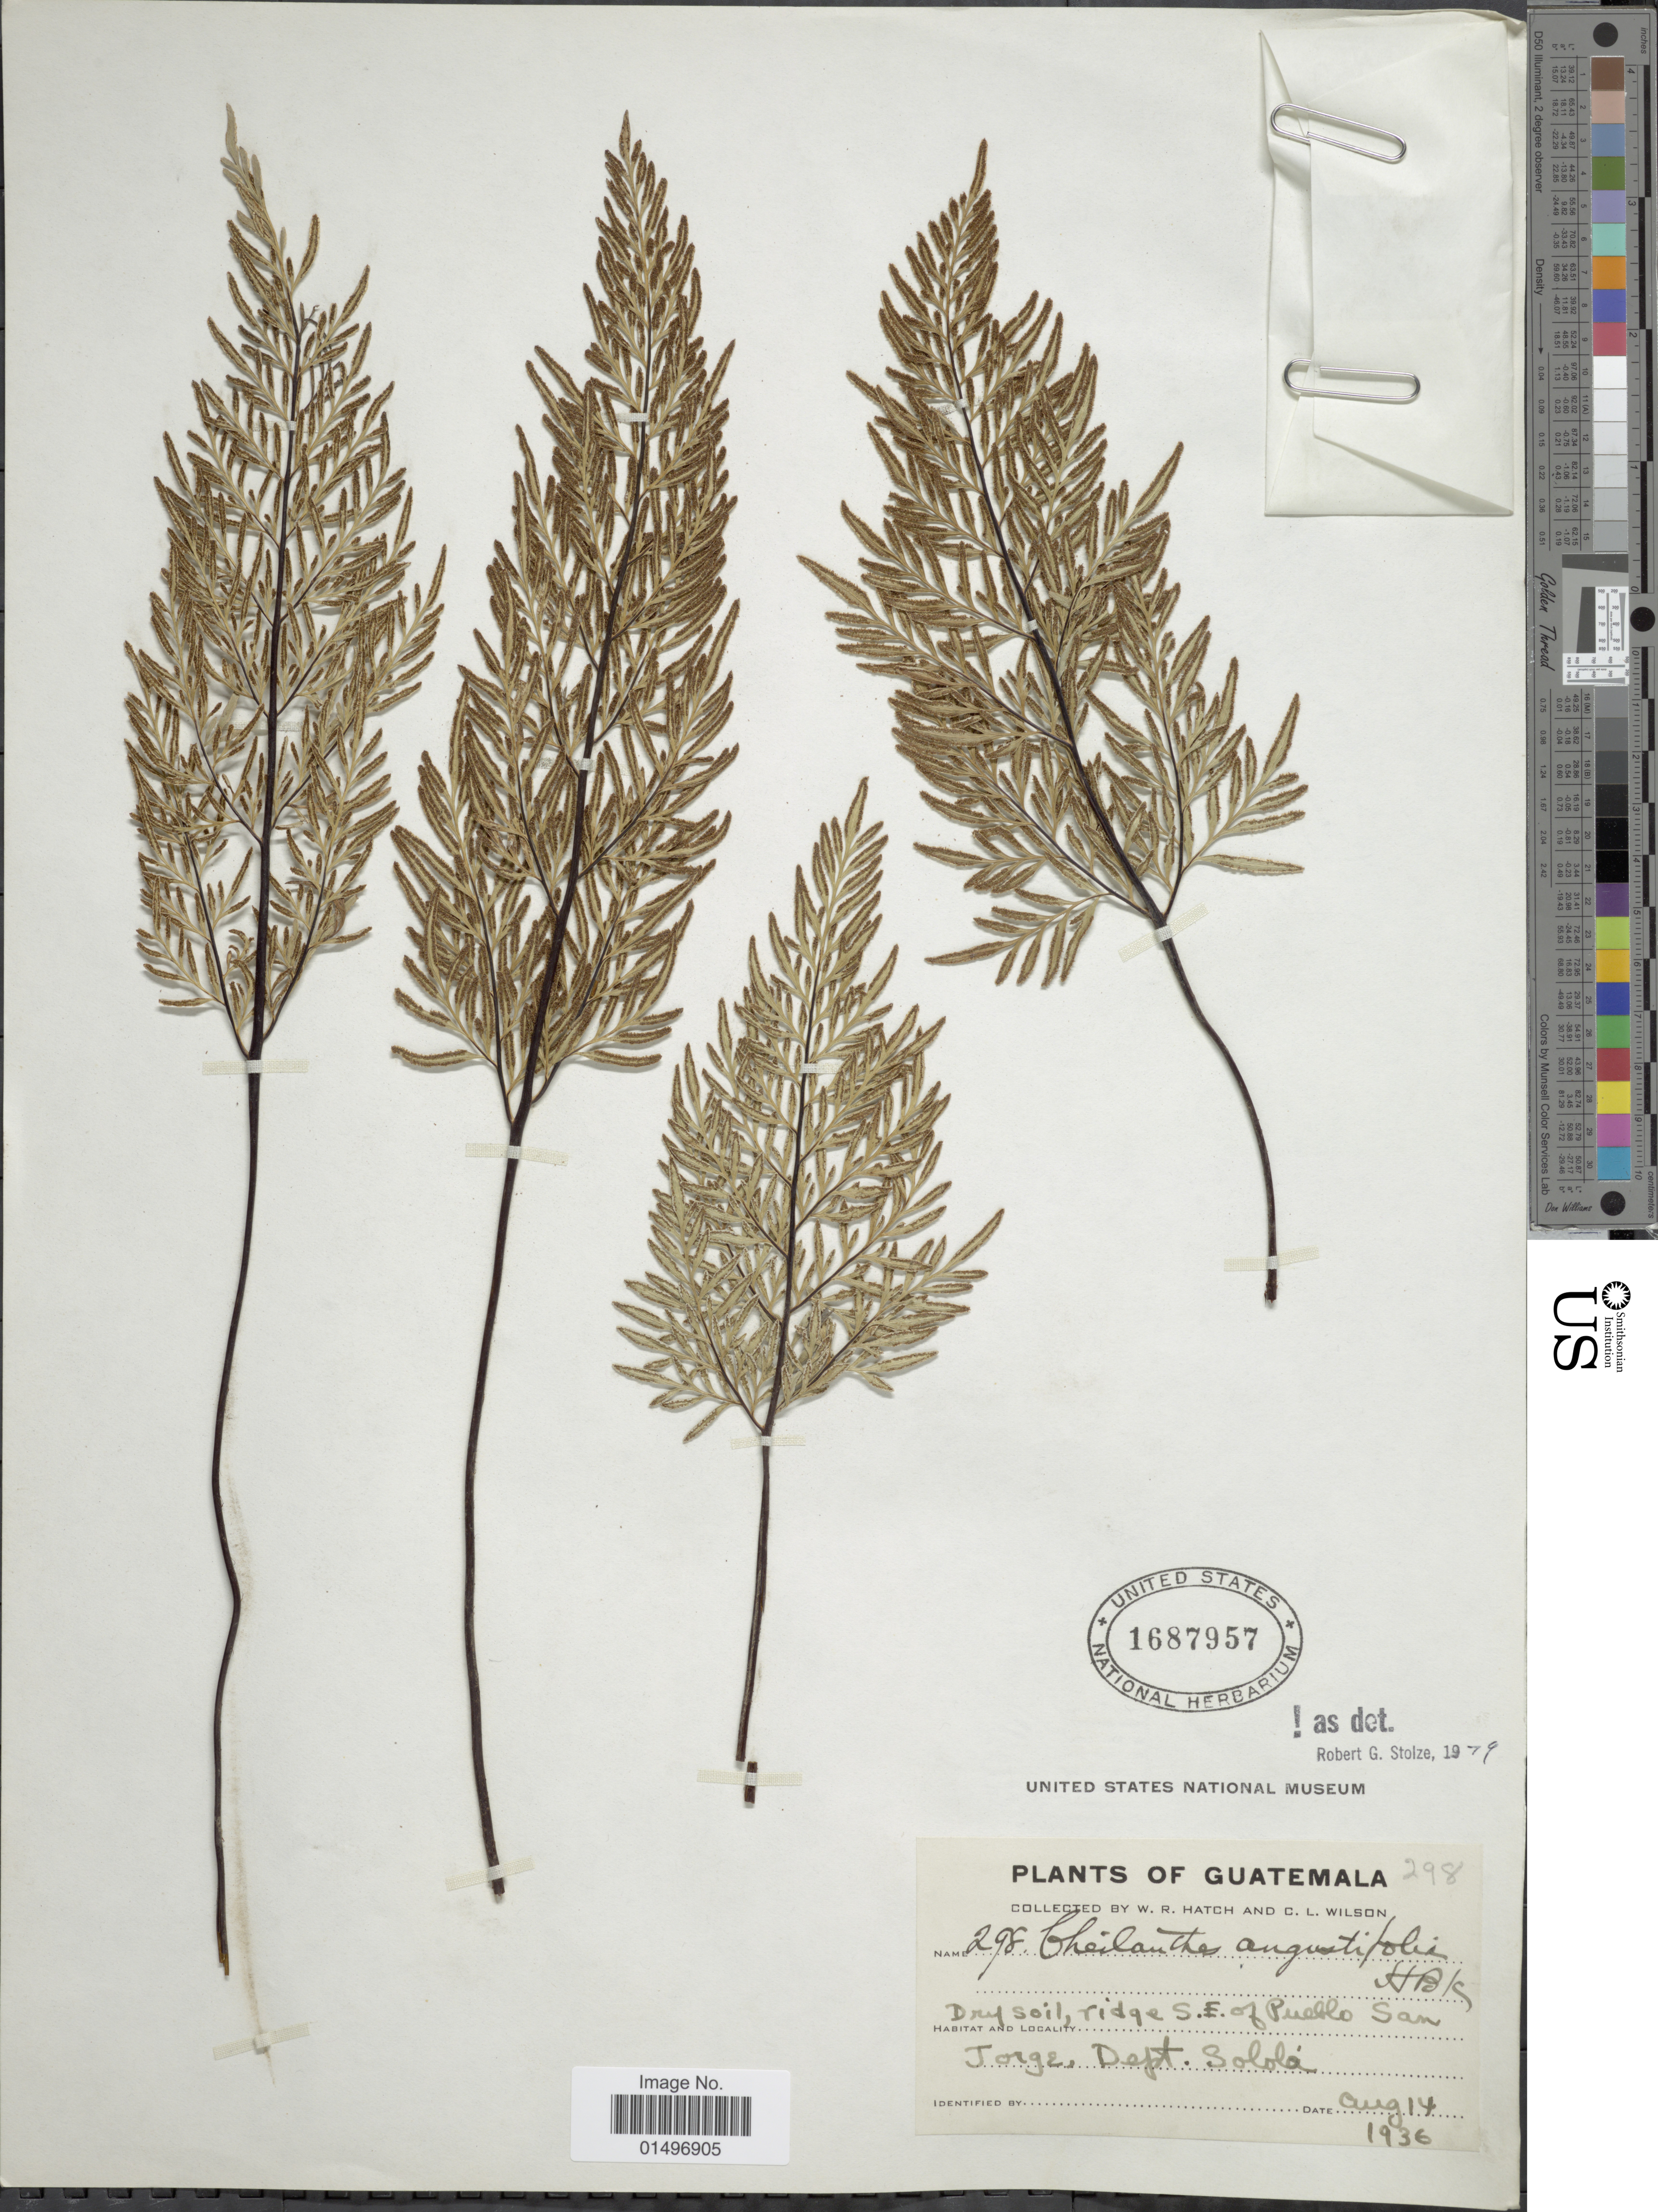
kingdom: Plantae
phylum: Tracheophyta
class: Polypodiopsida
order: Polypodiales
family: Pteridaceae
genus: Gaga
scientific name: Gaga angustifolia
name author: (Kunth) Fay W. Li & Windham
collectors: W. Hatch & C. L. Wilson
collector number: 298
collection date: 1936-08-14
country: Guatemala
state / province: Sololá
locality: Guatemala, S. E. of Pueblo San Jorge, Dept. Solola.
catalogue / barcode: US 1687957